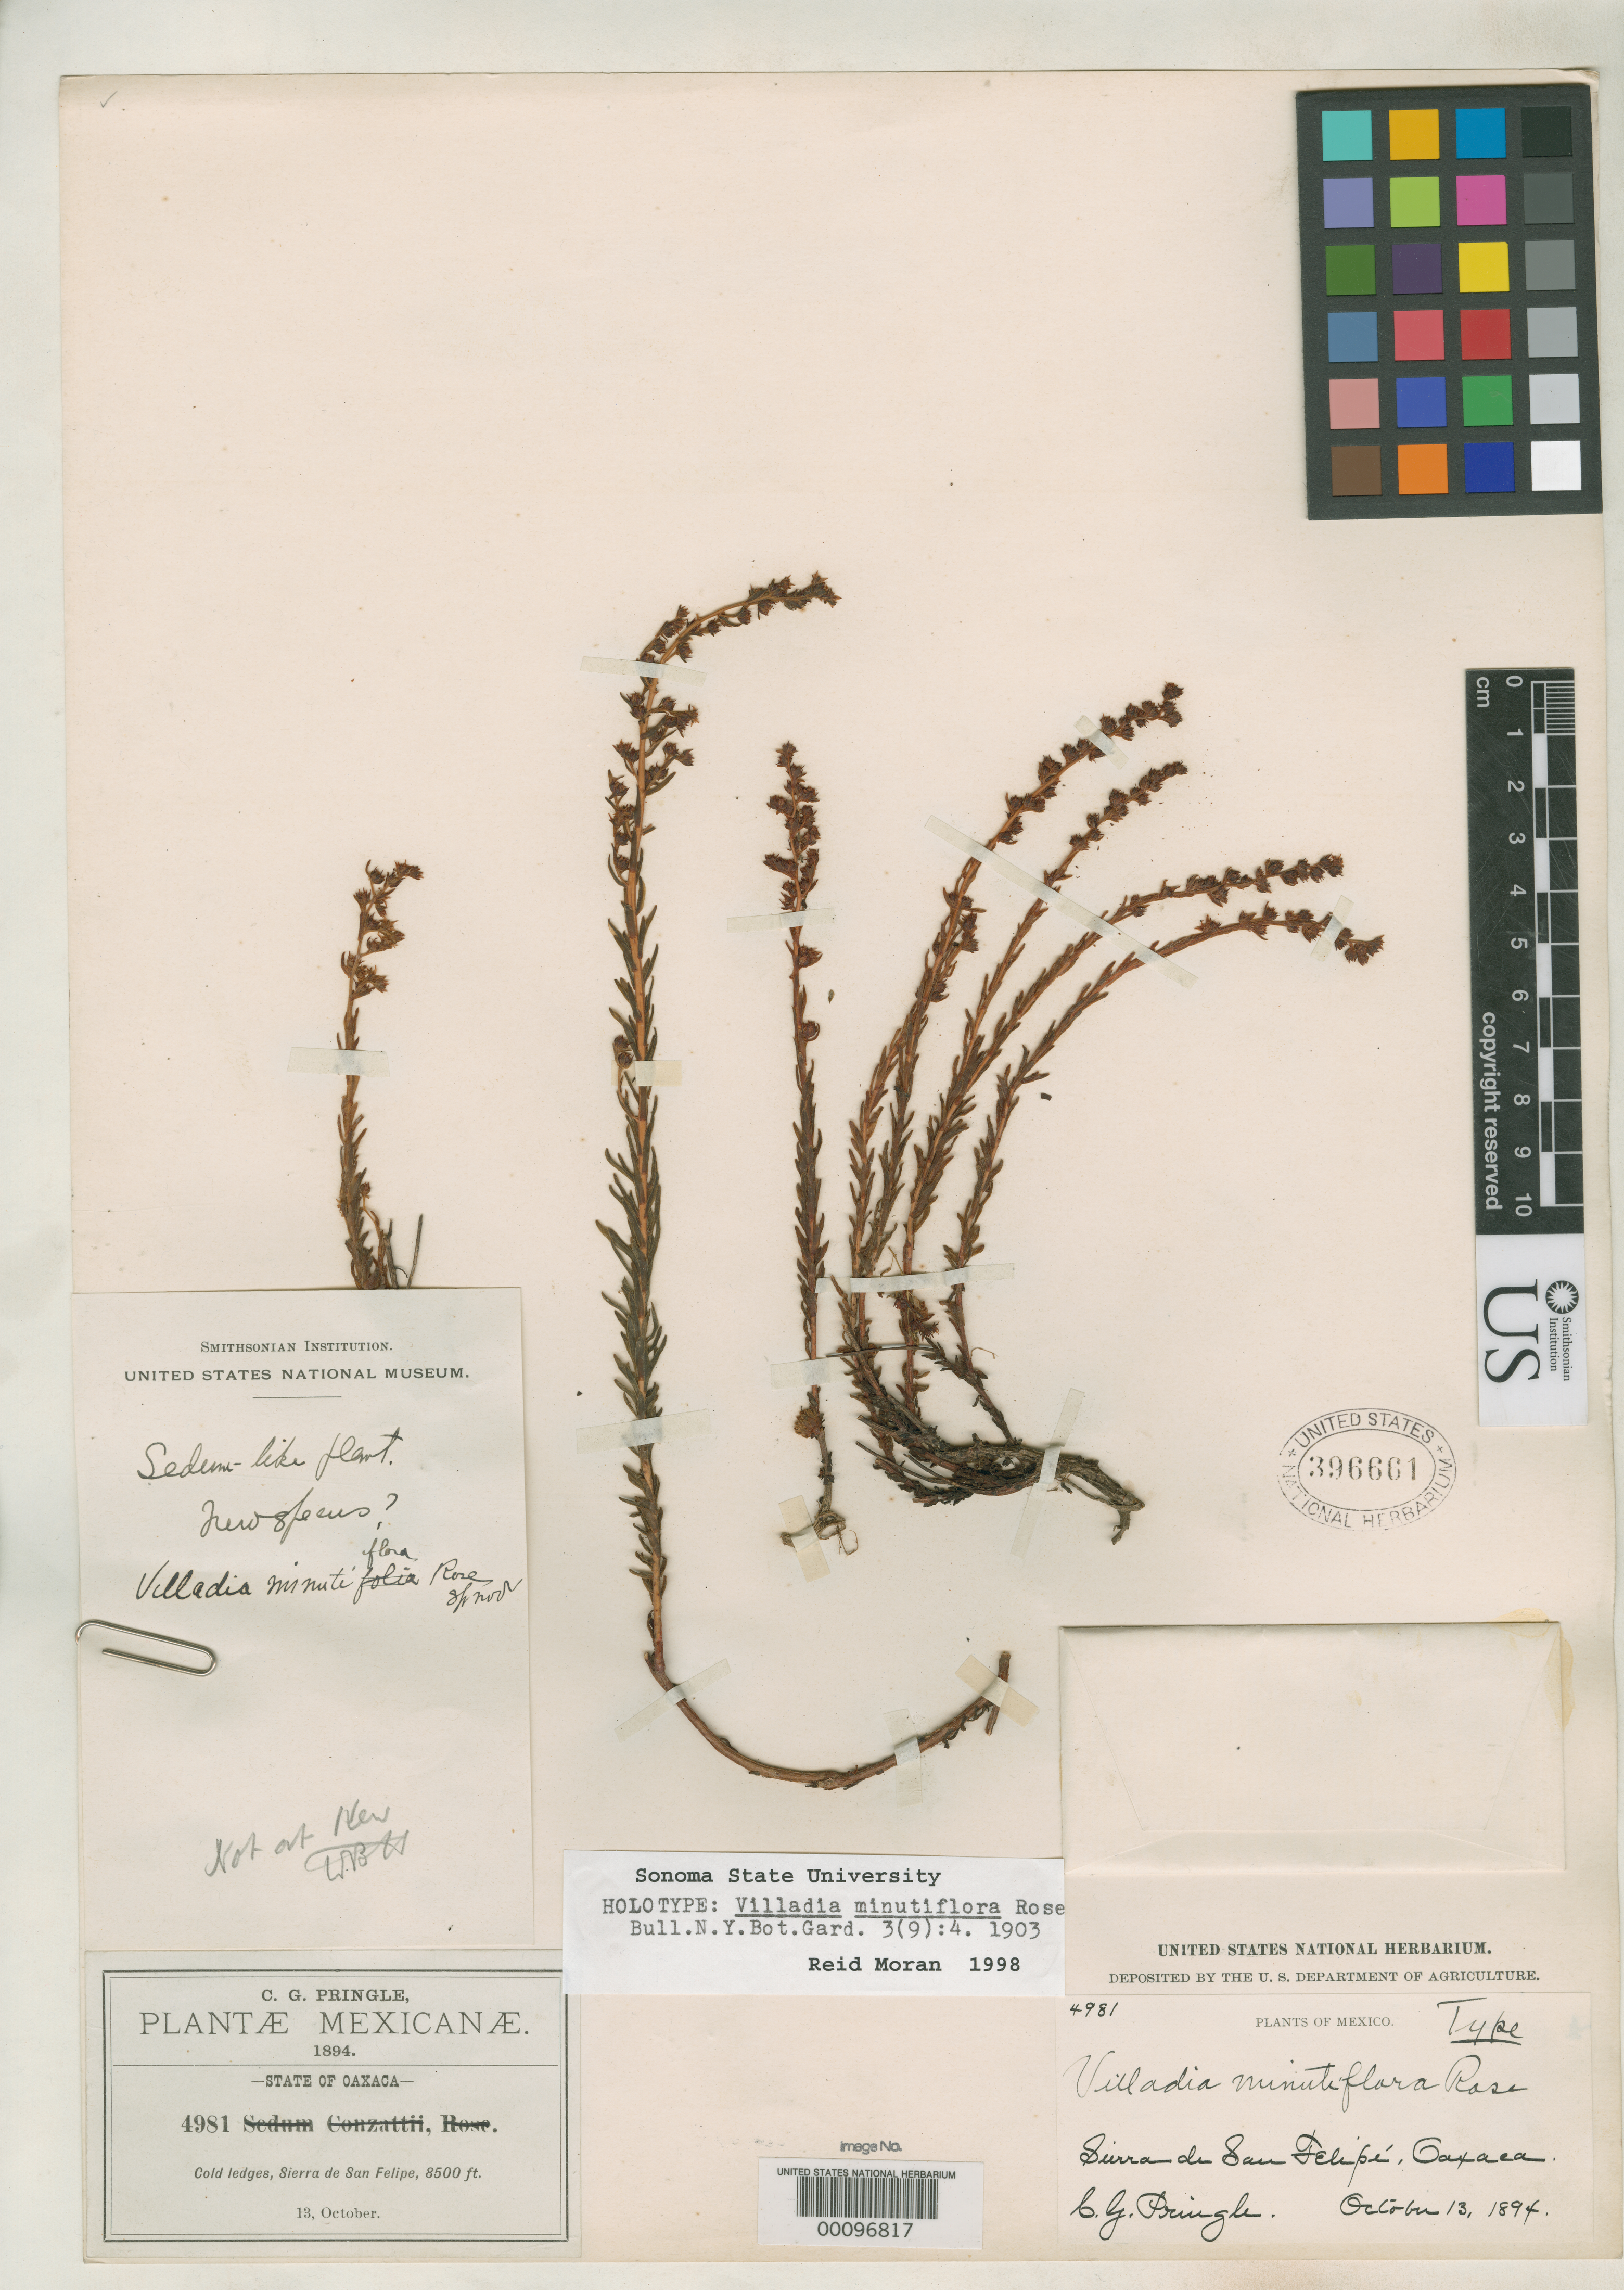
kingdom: Plantae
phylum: Tracheophyta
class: Magnoliopsida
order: Saxifragales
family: Crassulaceae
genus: Villadia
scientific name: Villadia minutiflora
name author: Rose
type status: Holotype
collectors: C. G. Pringle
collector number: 4981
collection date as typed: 13 Oct 1894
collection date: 1894-10-13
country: Mexico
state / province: Oaxaca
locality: Sierra de San Felipe.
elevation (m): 2550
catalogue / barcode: US 396661